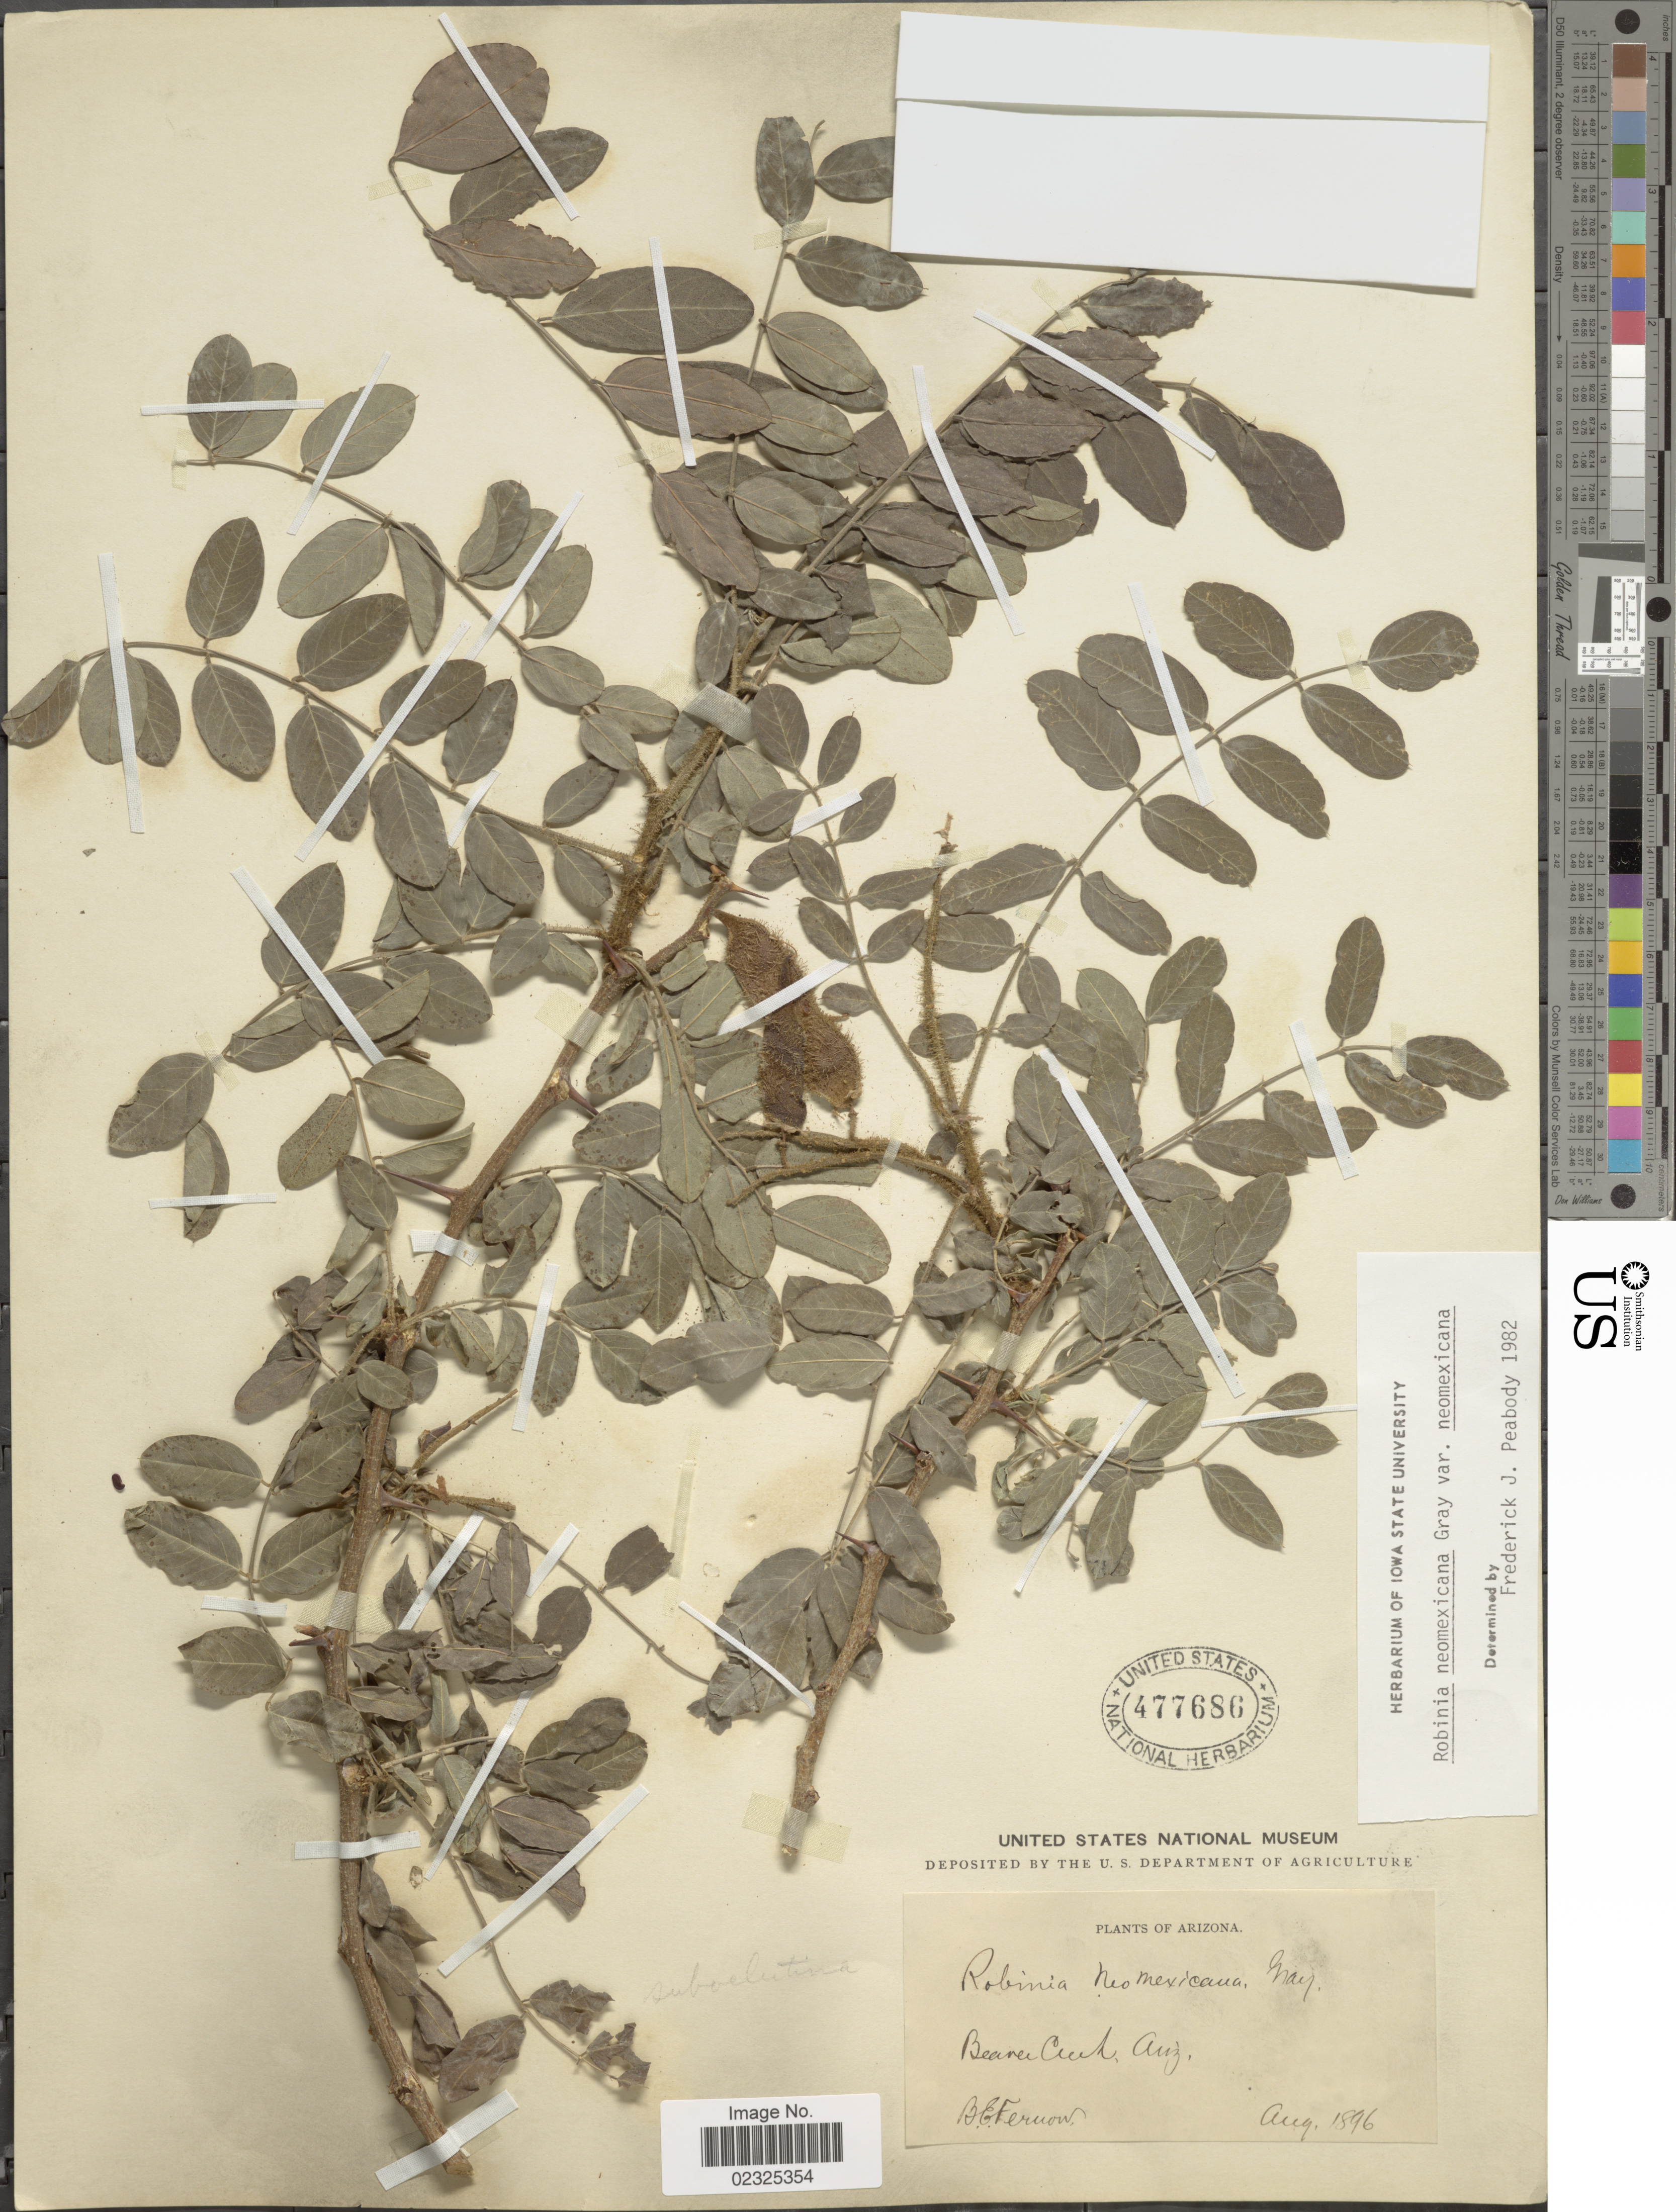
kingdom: Plantae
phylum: Tracheophyta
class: Magnoliopsida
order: Fabales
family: Fabaceae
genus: Robinia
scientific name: Robinia neomexicana var. neomexicana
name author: A. Gray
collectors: B. Fernow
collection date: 1896-08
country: United States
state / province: Arizona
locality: Beaver Creek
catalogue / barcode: US 477686